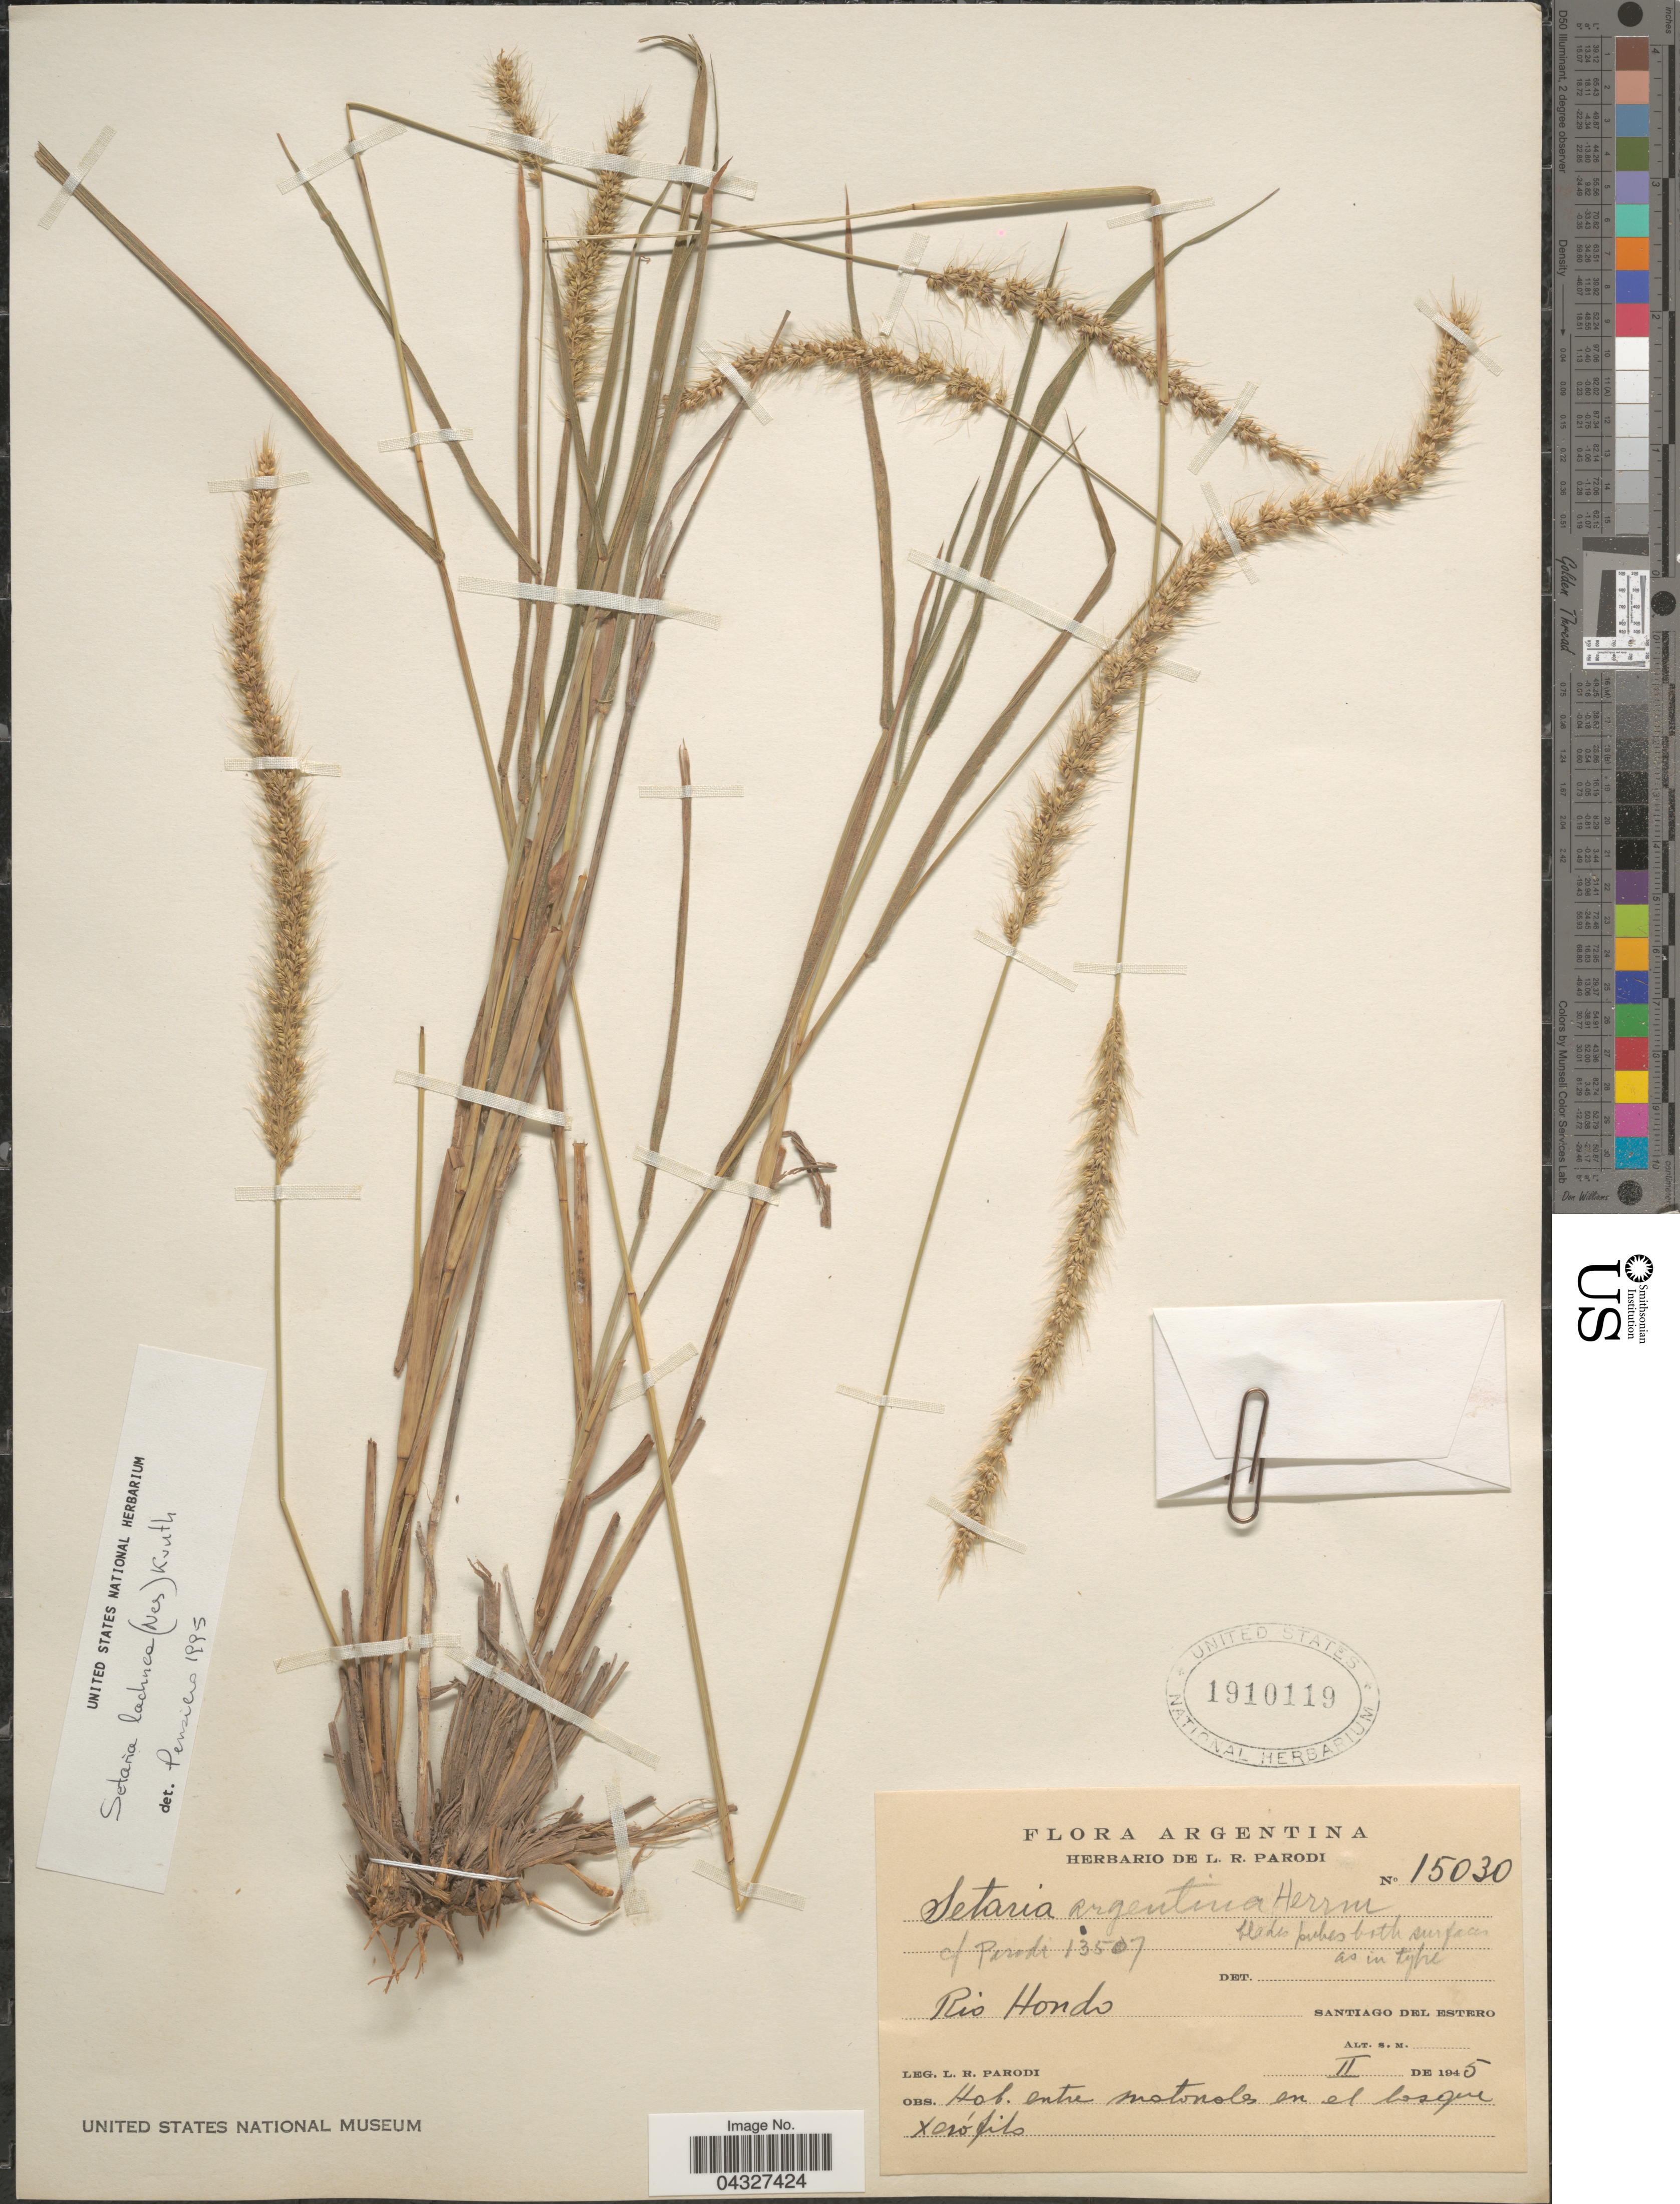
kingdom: Plantae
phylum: Tracheophyta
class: Liliopsida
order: Poales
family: Poaceae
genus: Setaria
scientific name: Setaria lachnea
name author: (Nees) Kunth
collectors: L. R. Parodi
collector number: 15030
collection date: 1945-02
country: Argentina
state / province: Santiago del Estero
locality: Rio Hondo. Santiago del Estero.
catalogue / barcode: US 1910119